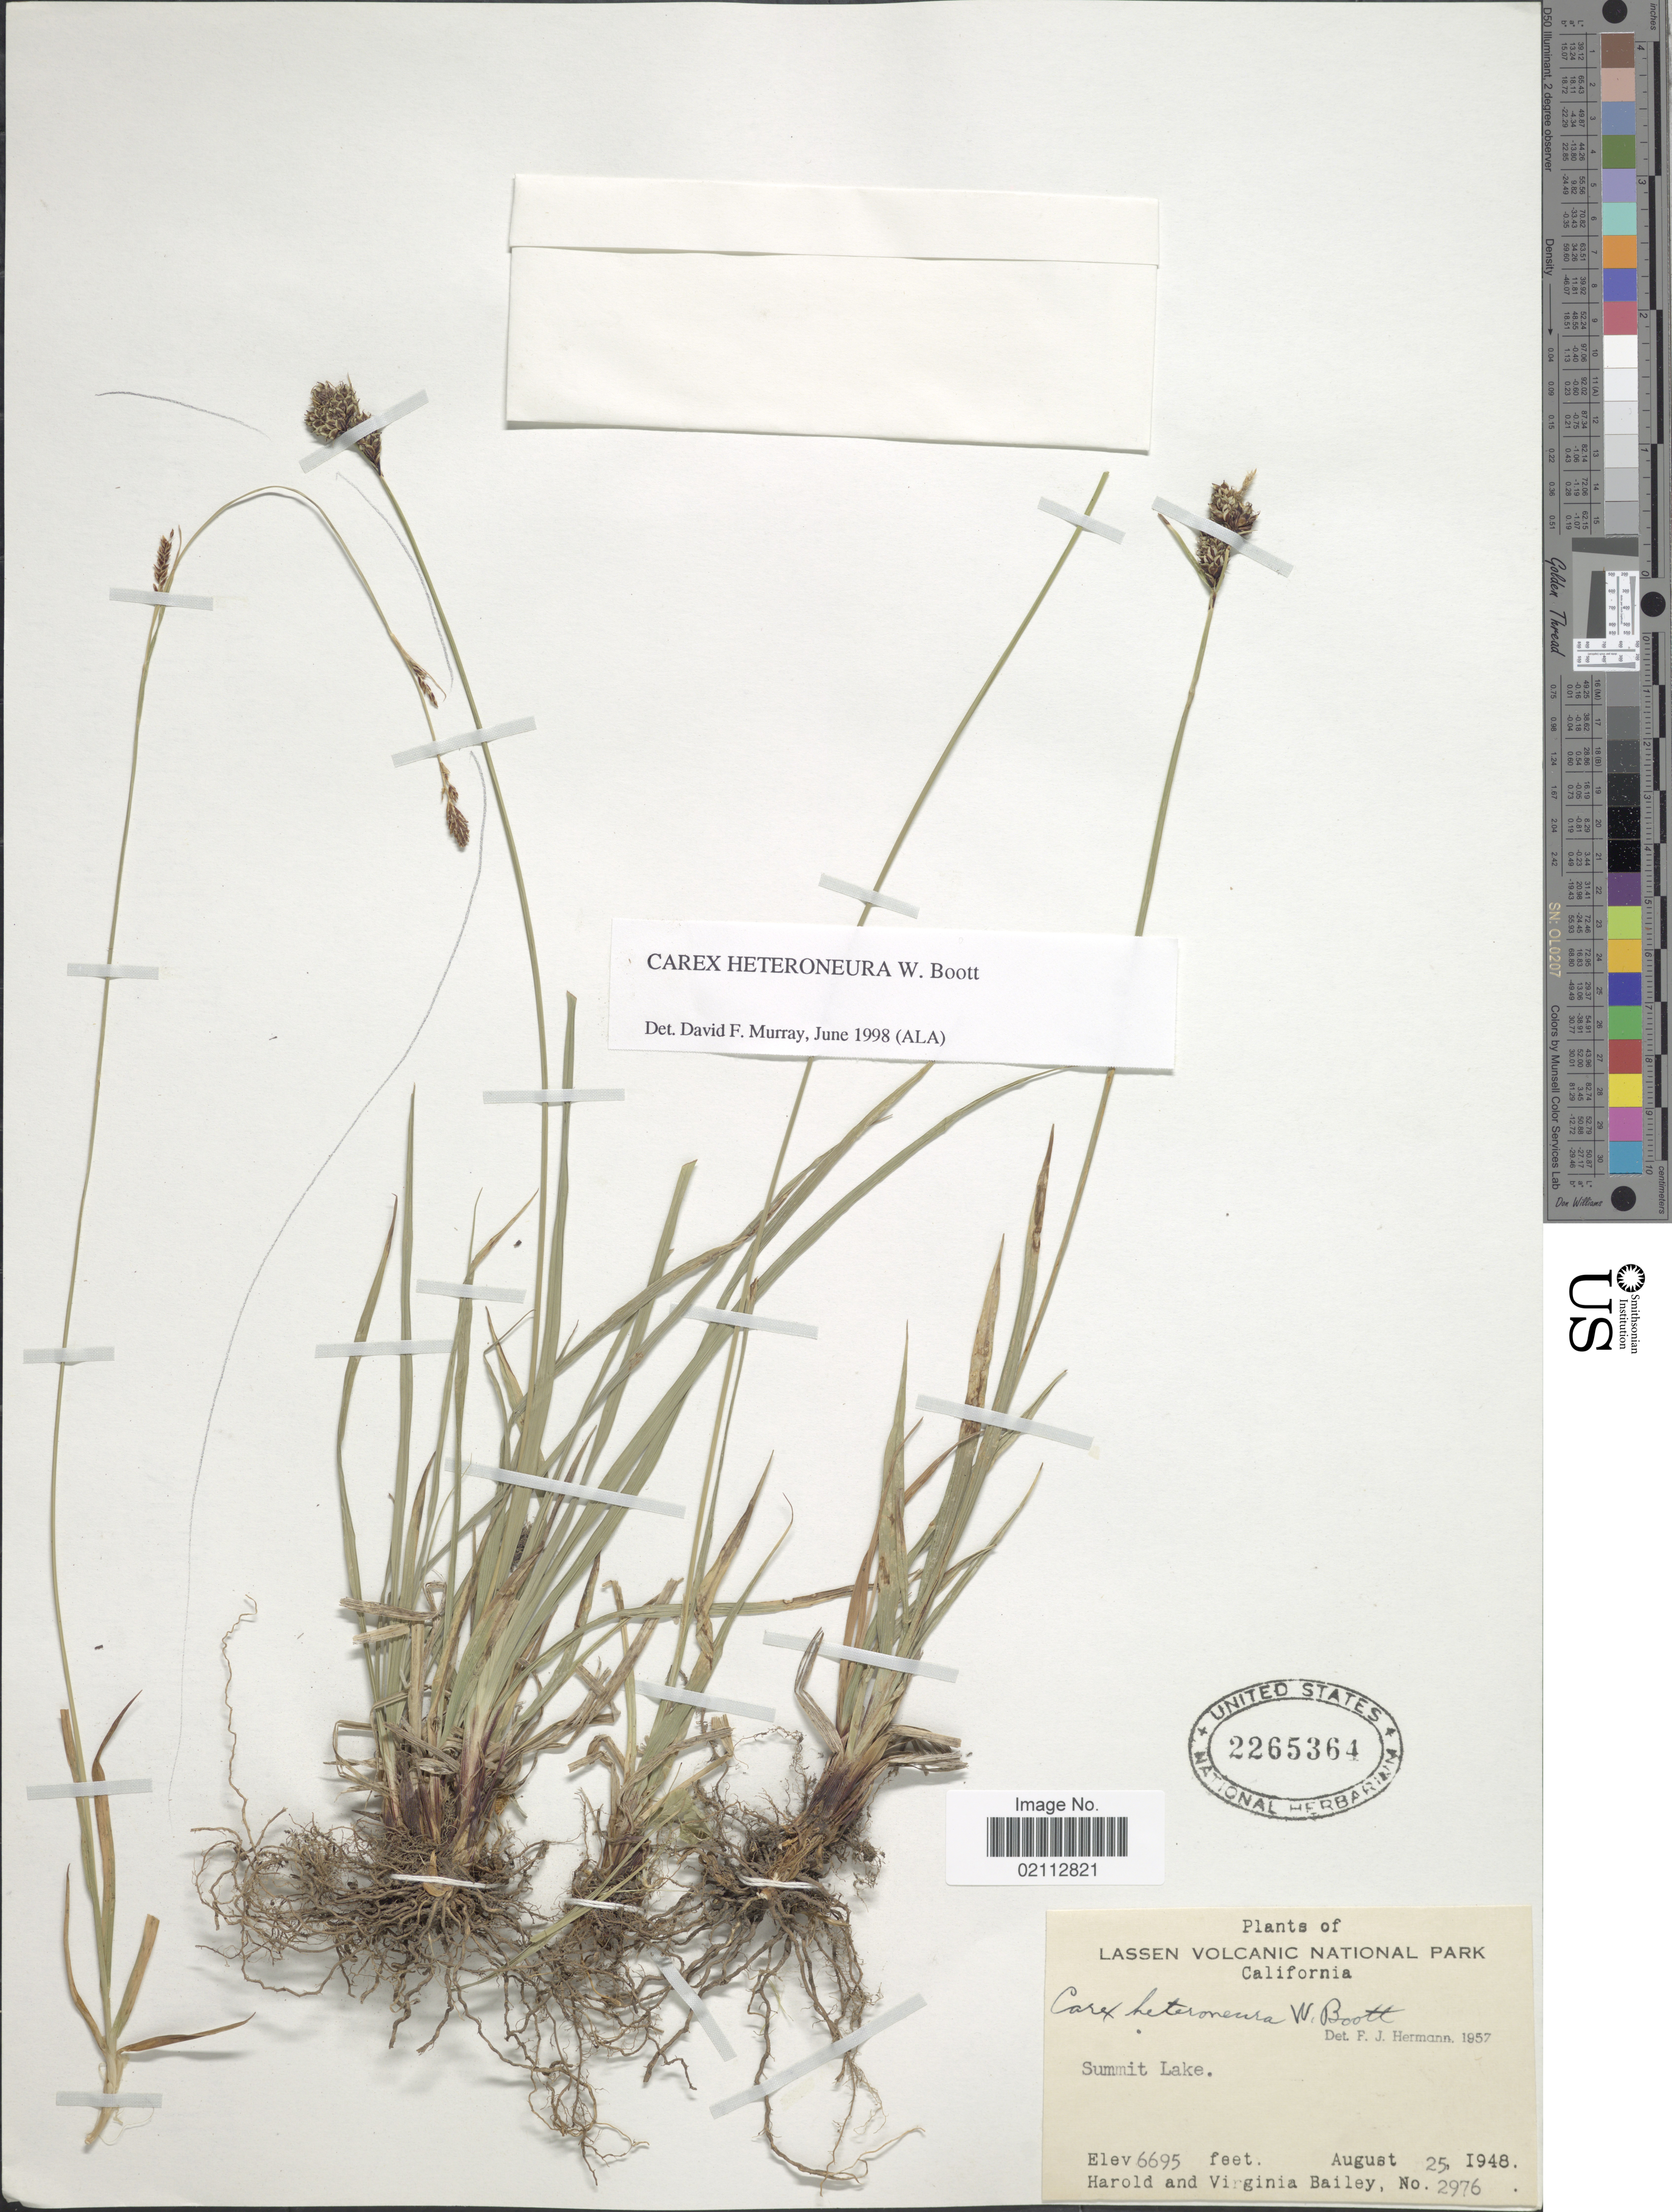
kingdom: Plantae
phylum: Tracheophyta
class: Liliopsida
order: Poales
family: Cyperaceae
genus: Carex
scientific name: Carex heteroneura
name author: S. Watson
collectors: H. Bailey & V. L. Bailey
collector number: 2976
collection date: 1948-08-25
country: United States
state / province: California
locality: Lassen Volcanic National Park. Summit Lake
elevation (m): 2041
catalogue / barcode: US 2265364